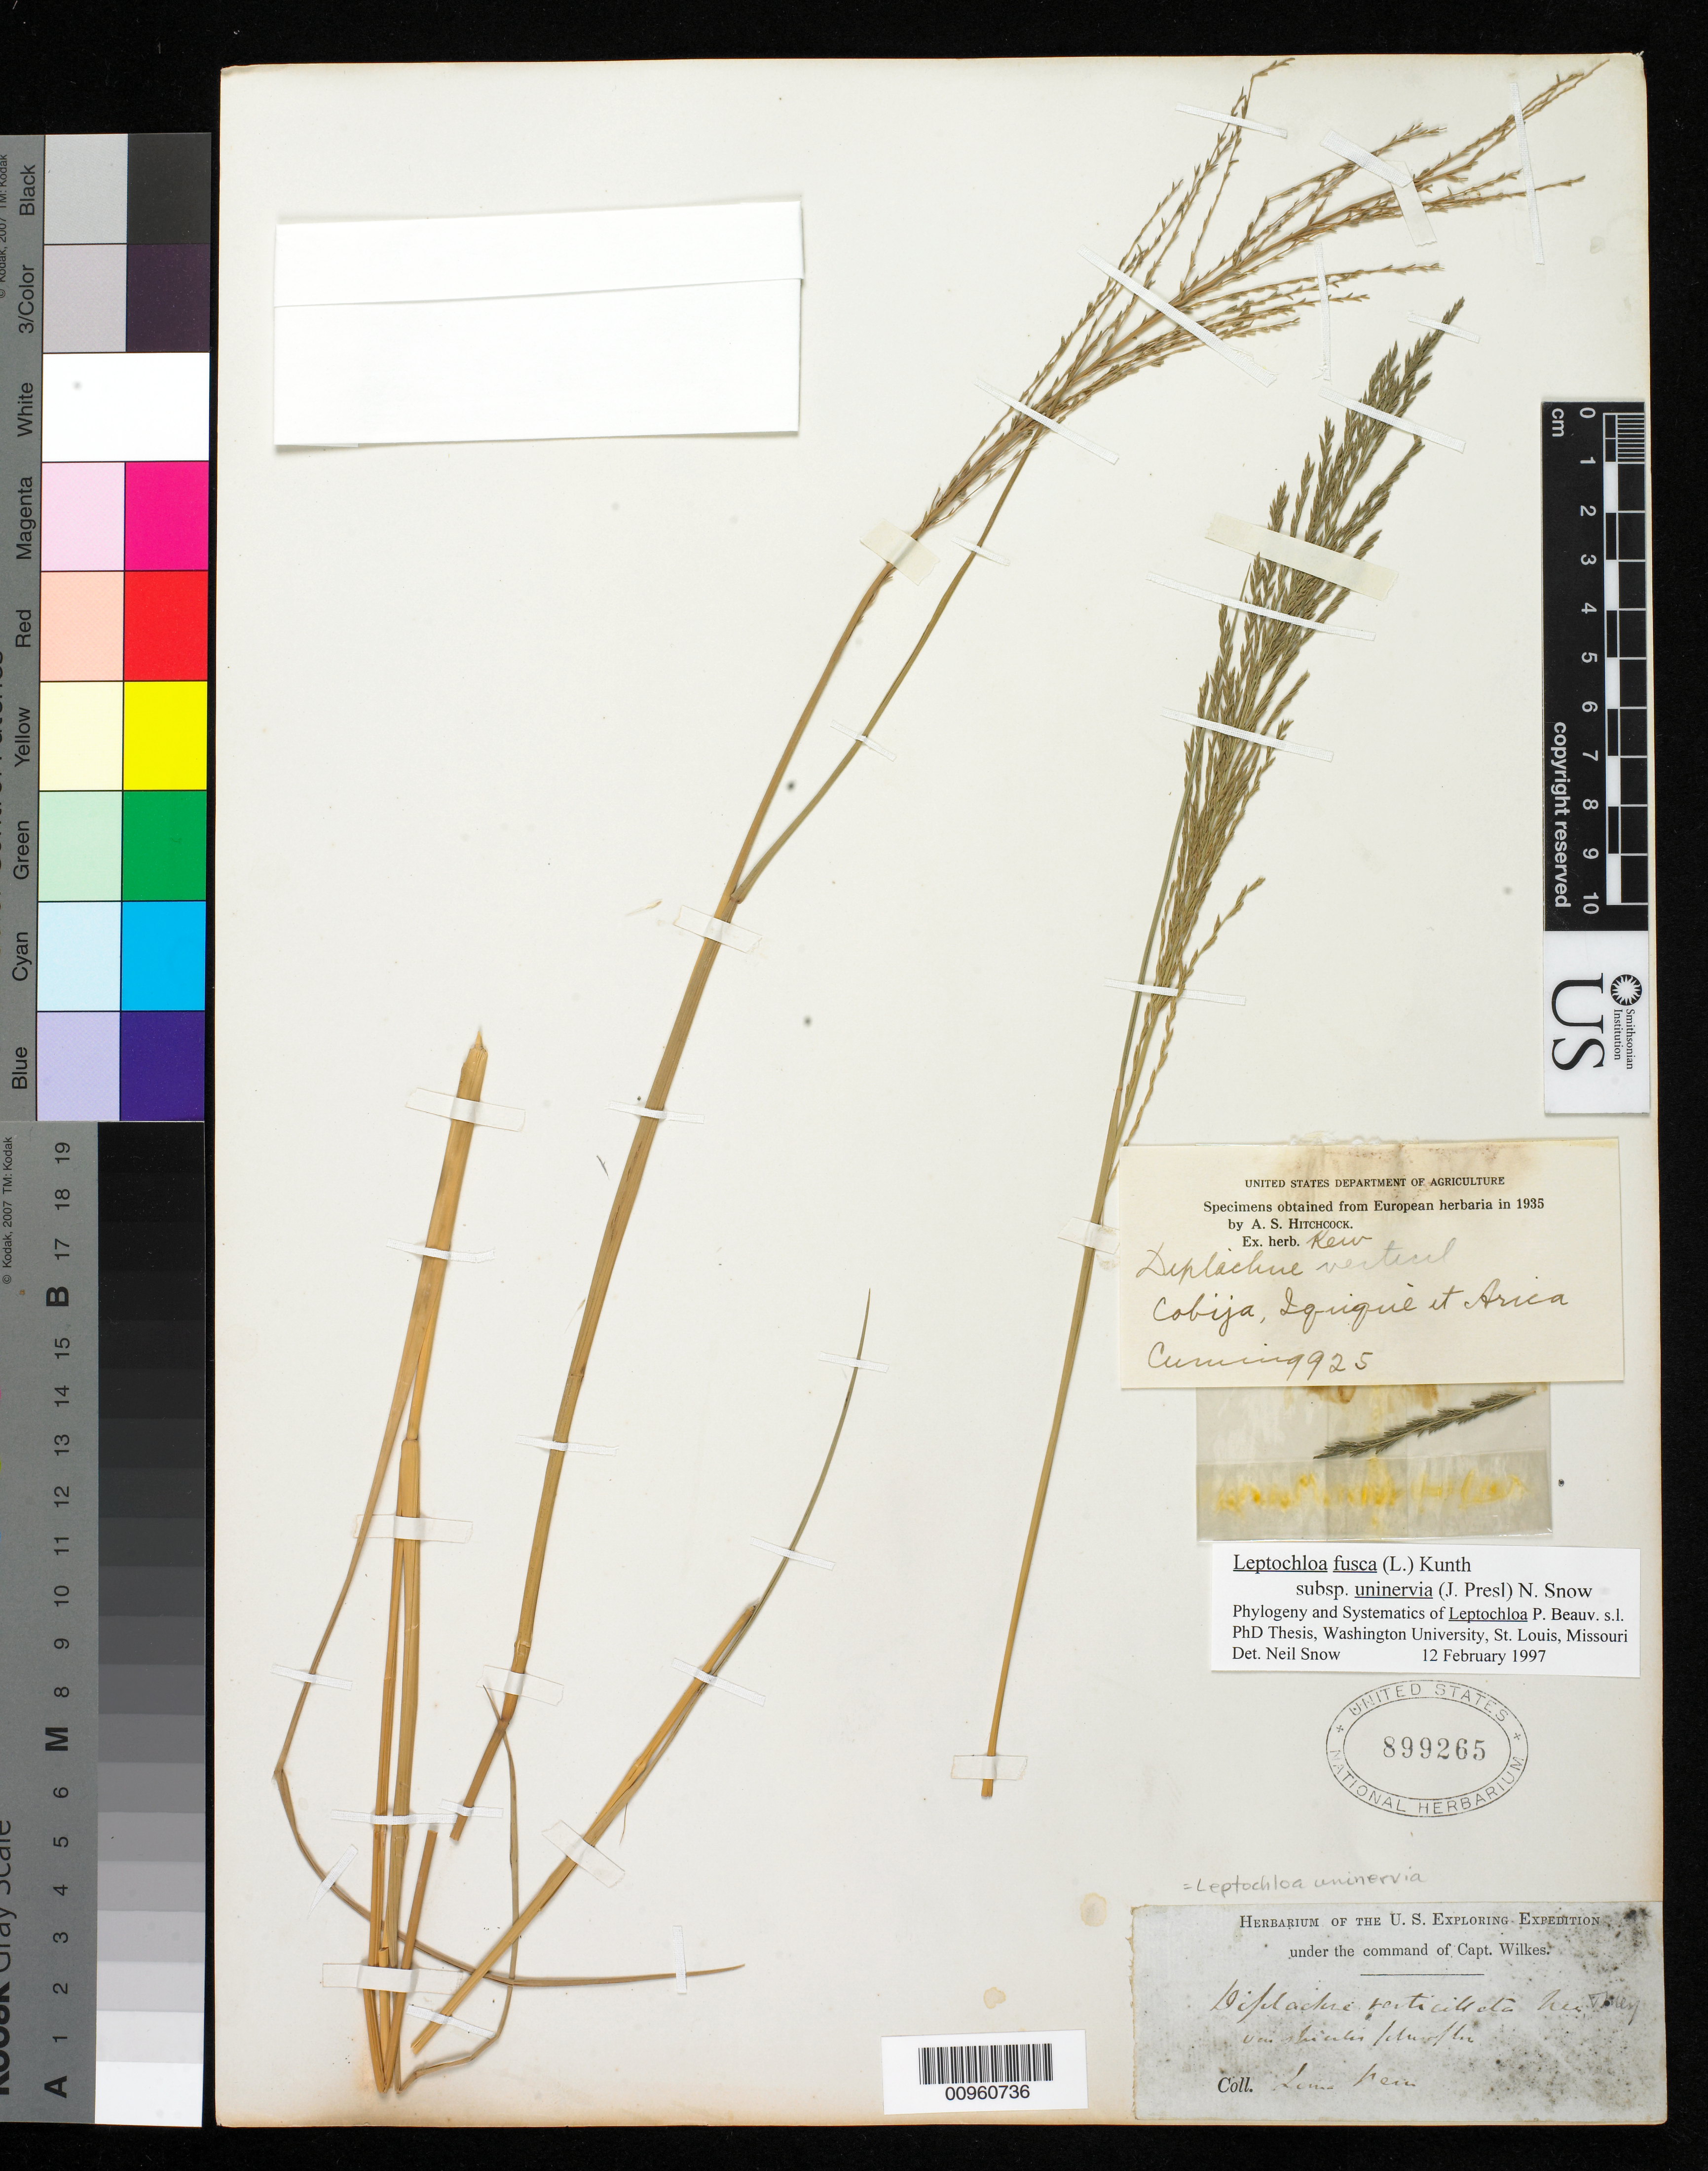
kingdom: Plantae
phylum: Tracheophyta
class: Liliopsida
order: Poales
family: Poaceae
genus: Leptochloa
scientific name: Leptochloa fusca subsp. uninervia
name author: Kunth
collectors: Wilkes Explor. Exped.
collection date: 1838/1842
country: Peru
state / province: Lima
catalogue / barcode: US 899265